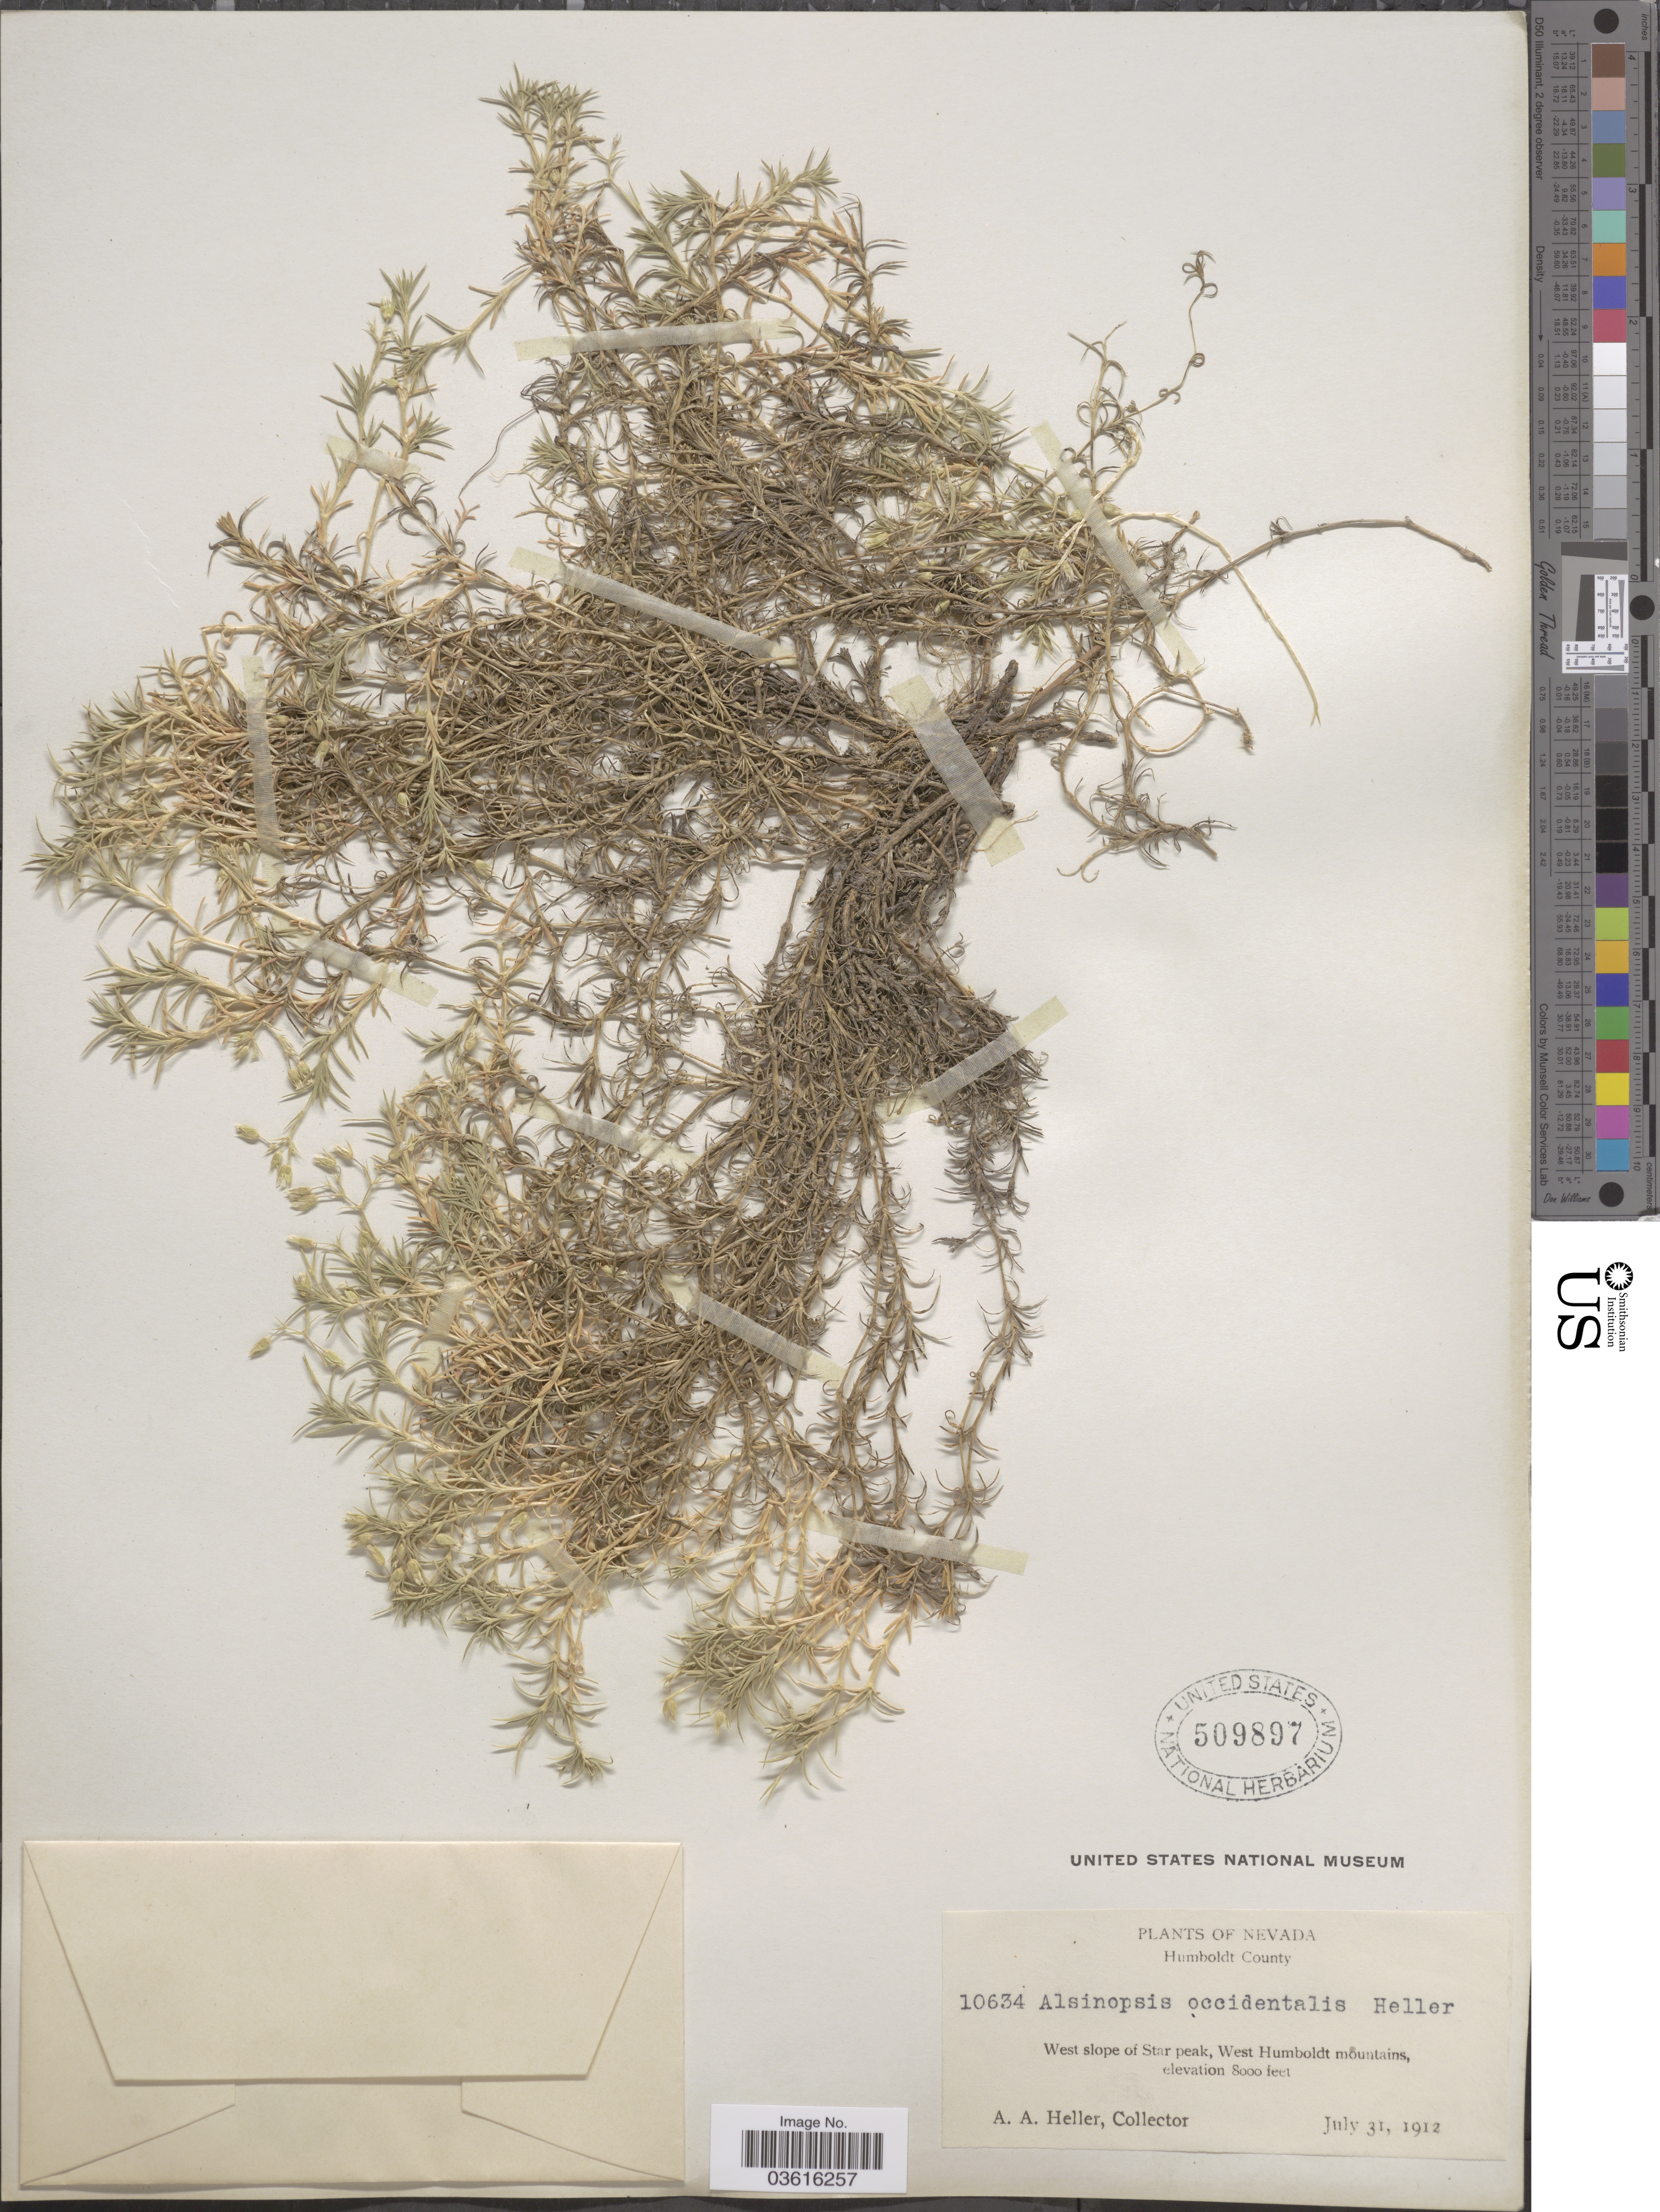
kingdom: Plantae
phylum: Tracheophyta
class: Magnoliopsida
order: Caryophyllales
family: Caryophyllaceae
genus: Minuartia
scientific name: Minuartia nuttallii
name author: (Pax) Briq.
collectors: A. A. Heller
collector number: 10634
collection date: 1912-07-31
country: United States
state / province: Nevada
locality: Humboldt County. West slope of Star peak, West Humboldt mountains.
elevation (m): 2438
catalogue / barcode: US 509897